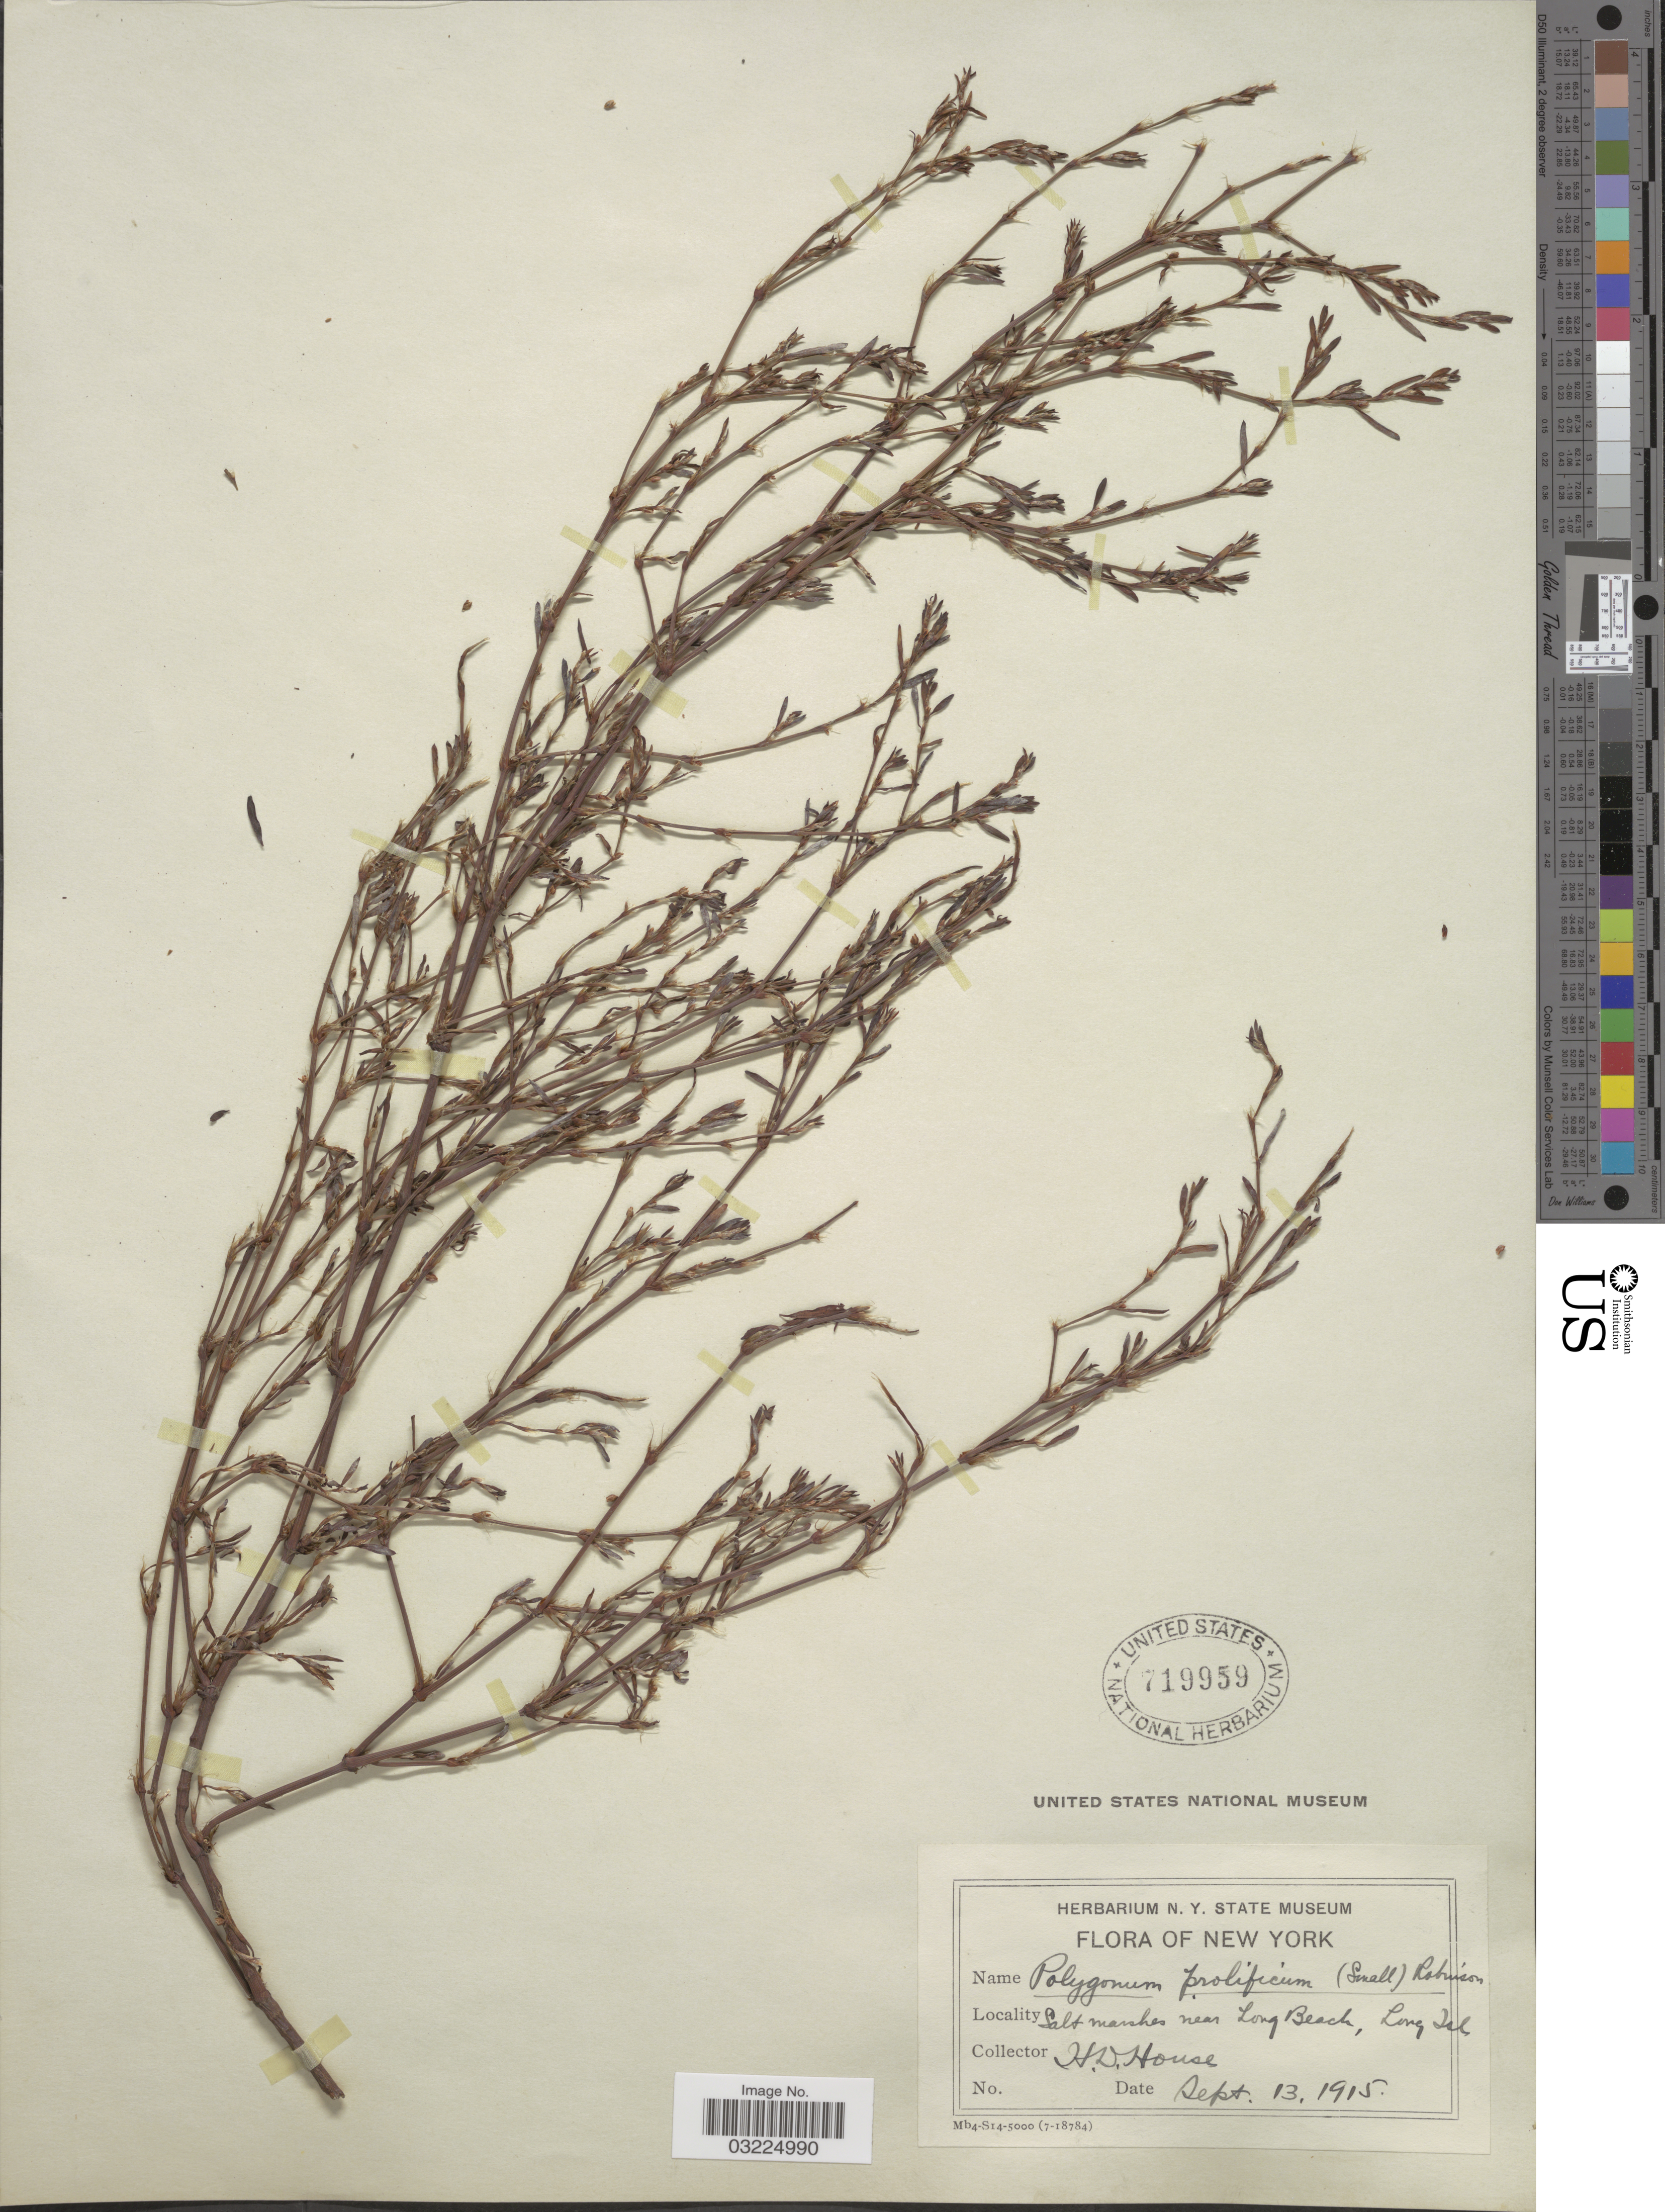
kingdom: Plantae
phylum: Tracheophyta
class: Magnoliopsida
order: Caryophyllales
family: Polygonaceae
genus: Polygonum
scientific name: Polygonum prolificum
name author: (Small) B.L. Rob.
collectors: H. D. House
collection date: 1915-09-13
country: United States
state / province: New York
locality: Salt marshes near Long Beach, Long Isl.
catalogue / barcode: US 719959